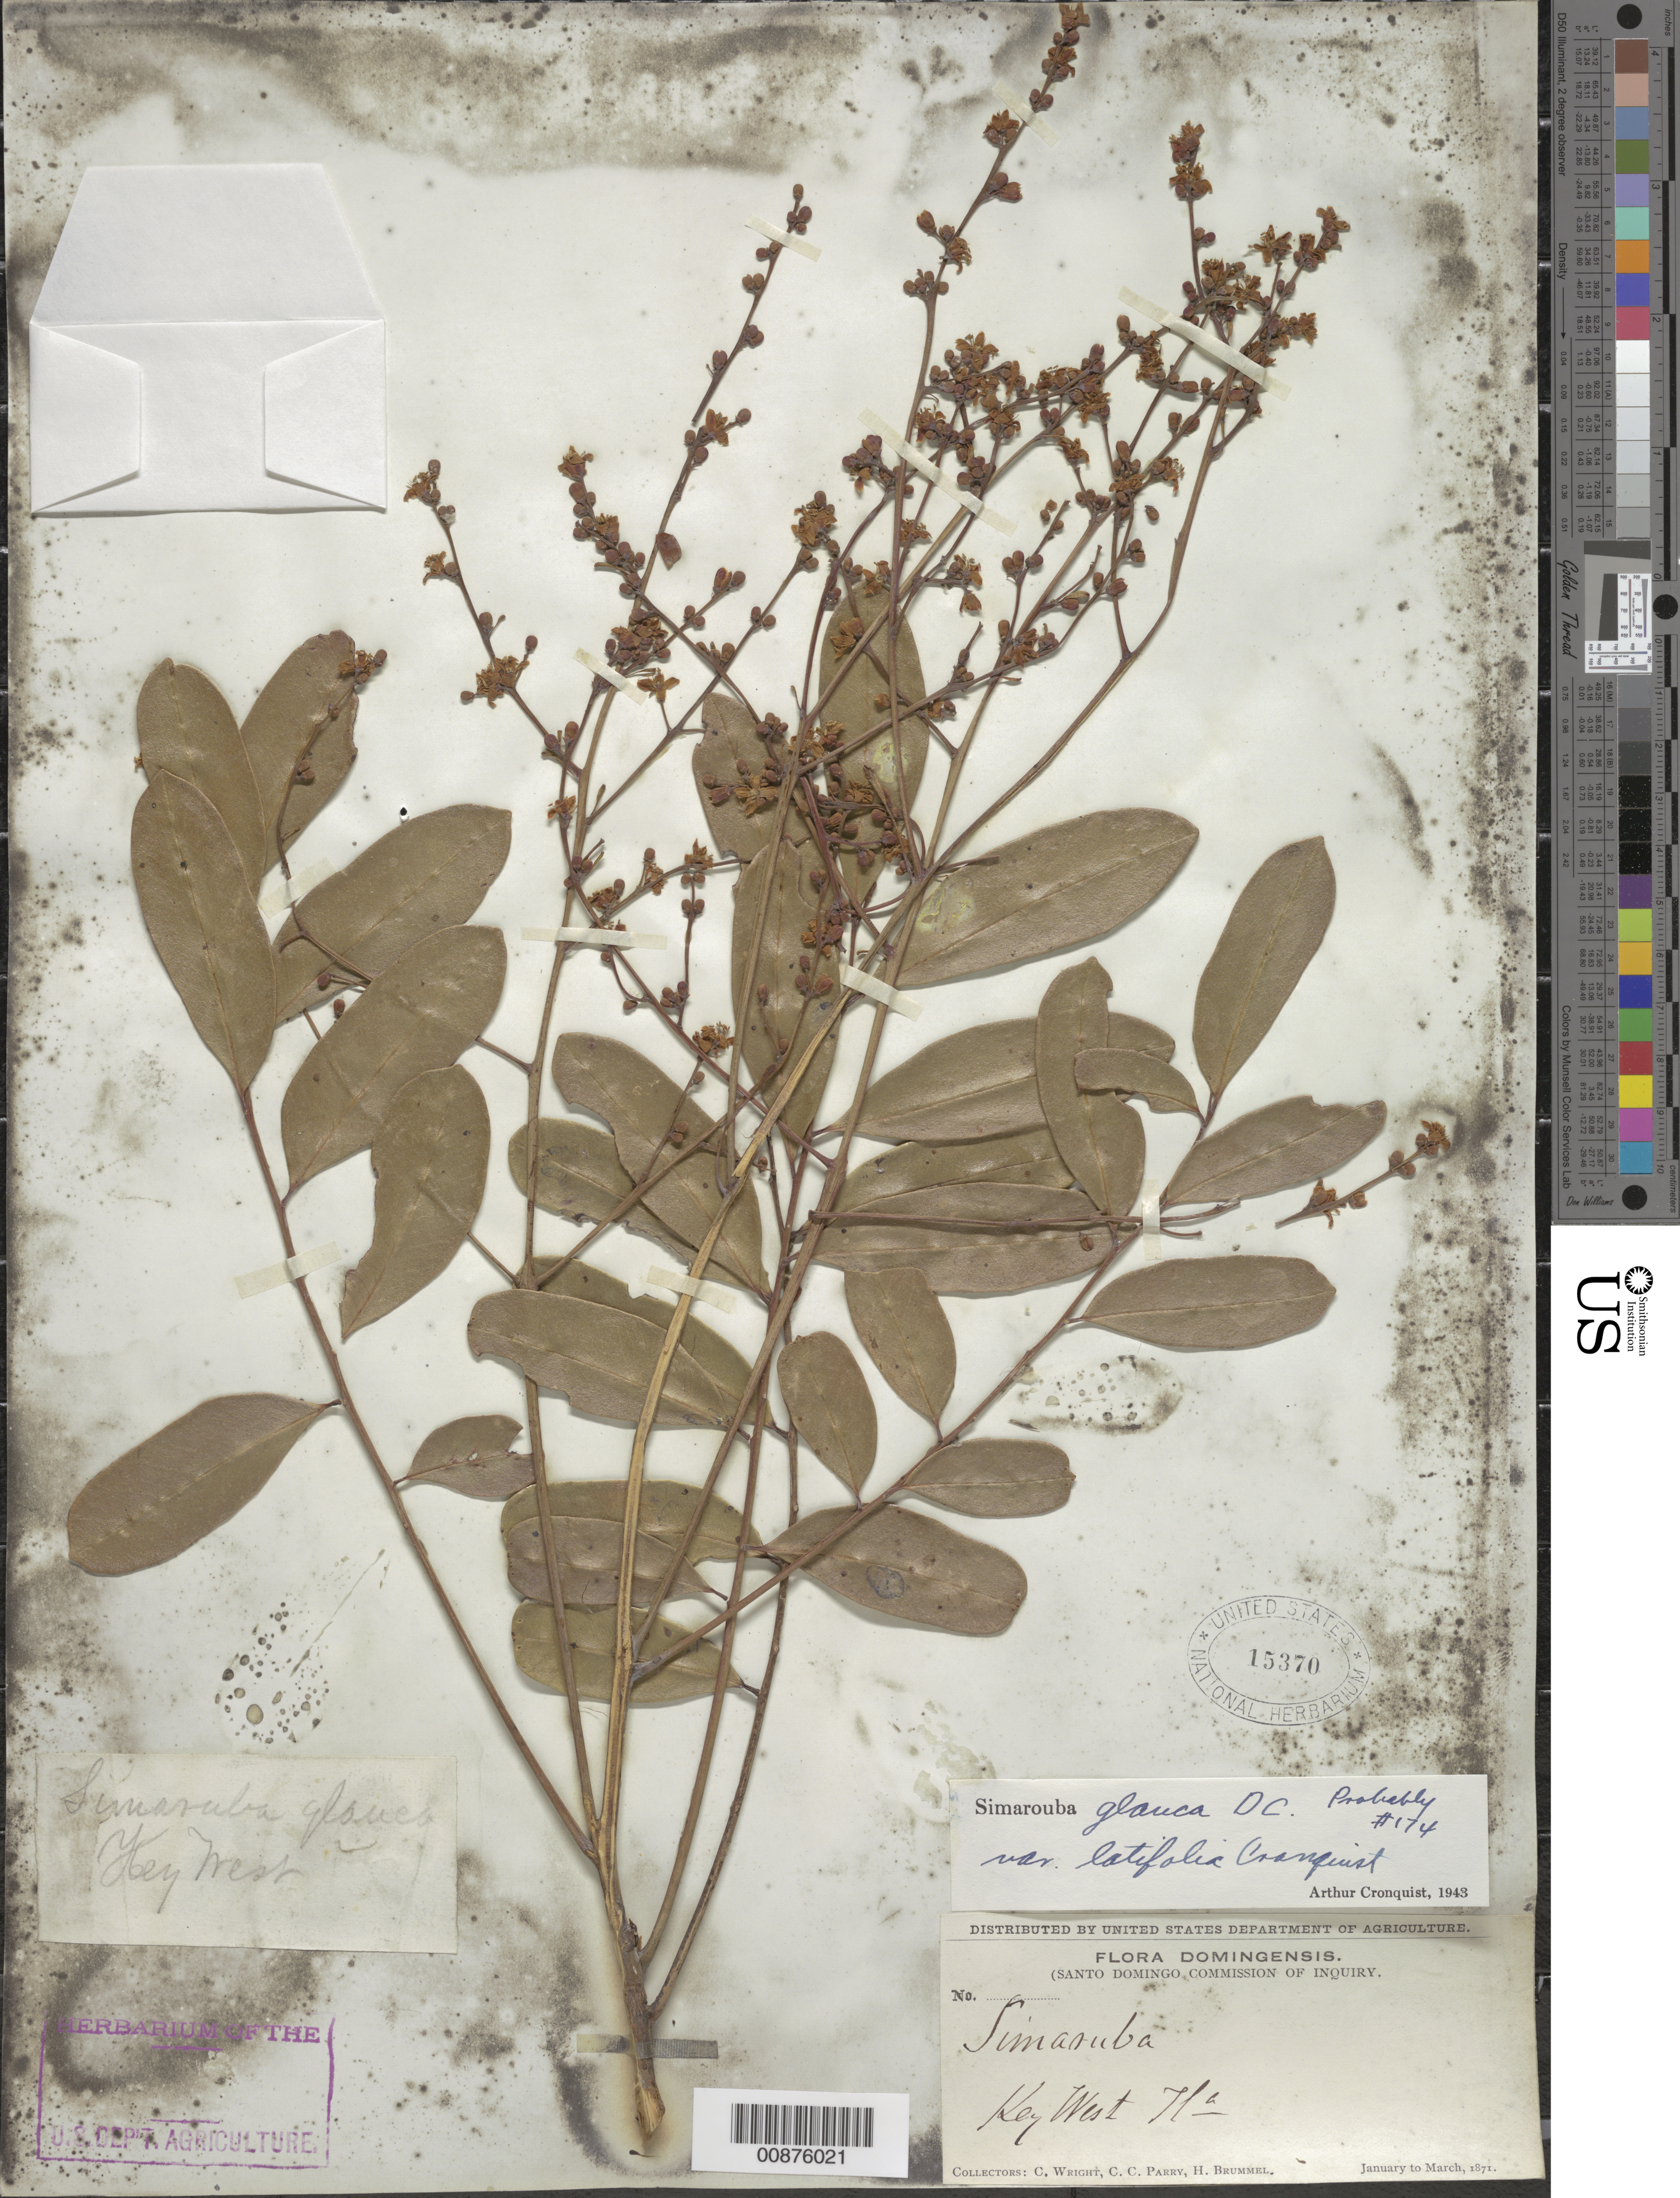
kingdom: Plantae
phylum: Tracheophyta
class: Magnoliopsida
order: Sapindales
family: Simaroubaceae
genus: Simarouba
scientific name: Simarouba glauca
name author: DC.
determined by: Cronquist, A. J.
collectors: C. Wright, C. C. Parry & H. Brummel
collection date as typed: Jan 1871 to -- Mar 1871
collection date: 1871-01/1871-03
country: Dominican Republic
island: Hispaniola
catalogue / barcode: US 15370